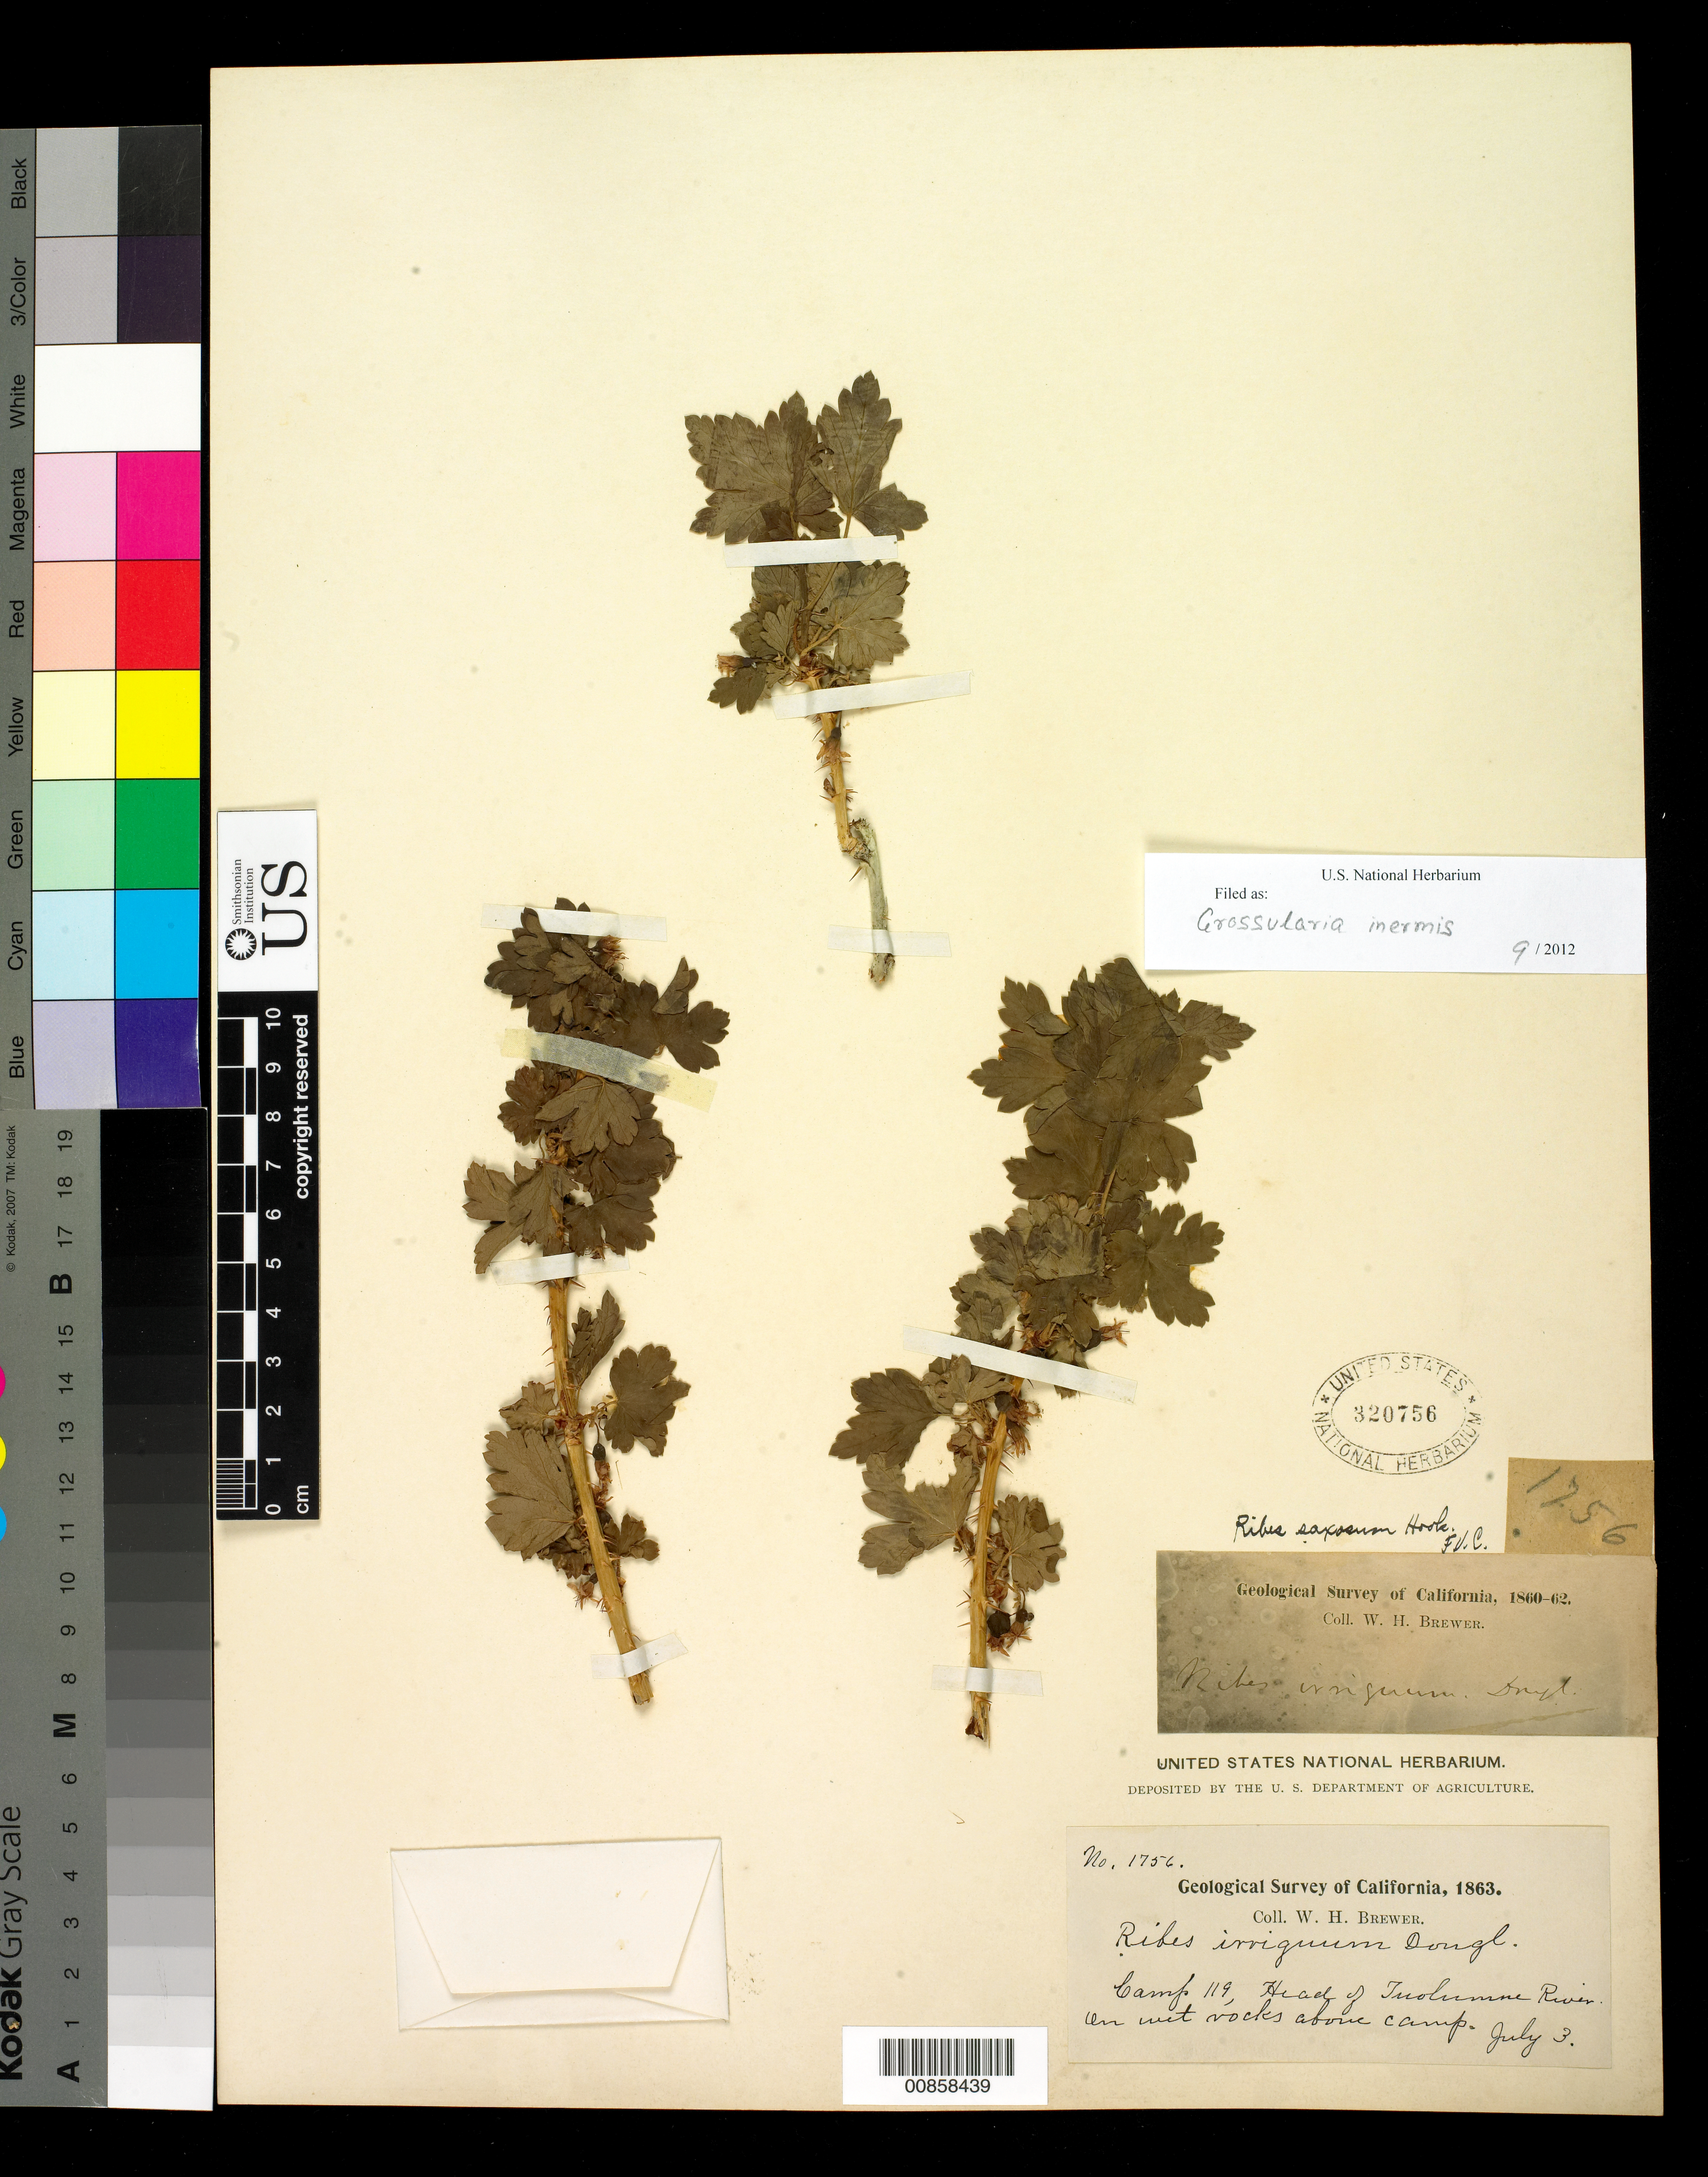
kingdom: Plantae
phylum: Tracheophyta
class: Magnoliopsida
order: Saxifragales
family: Grossulariaceae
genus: Ribes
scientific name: Ribes inerme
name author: Rydb.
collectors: W. H. Brewer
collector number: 1756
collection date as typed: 03 Jul 1863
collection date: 1863-07-03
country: United States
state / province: California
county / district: Tuolumne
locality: Camp 119, Head of Tuolumne River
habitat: On wet rocks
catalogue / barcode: US 320756